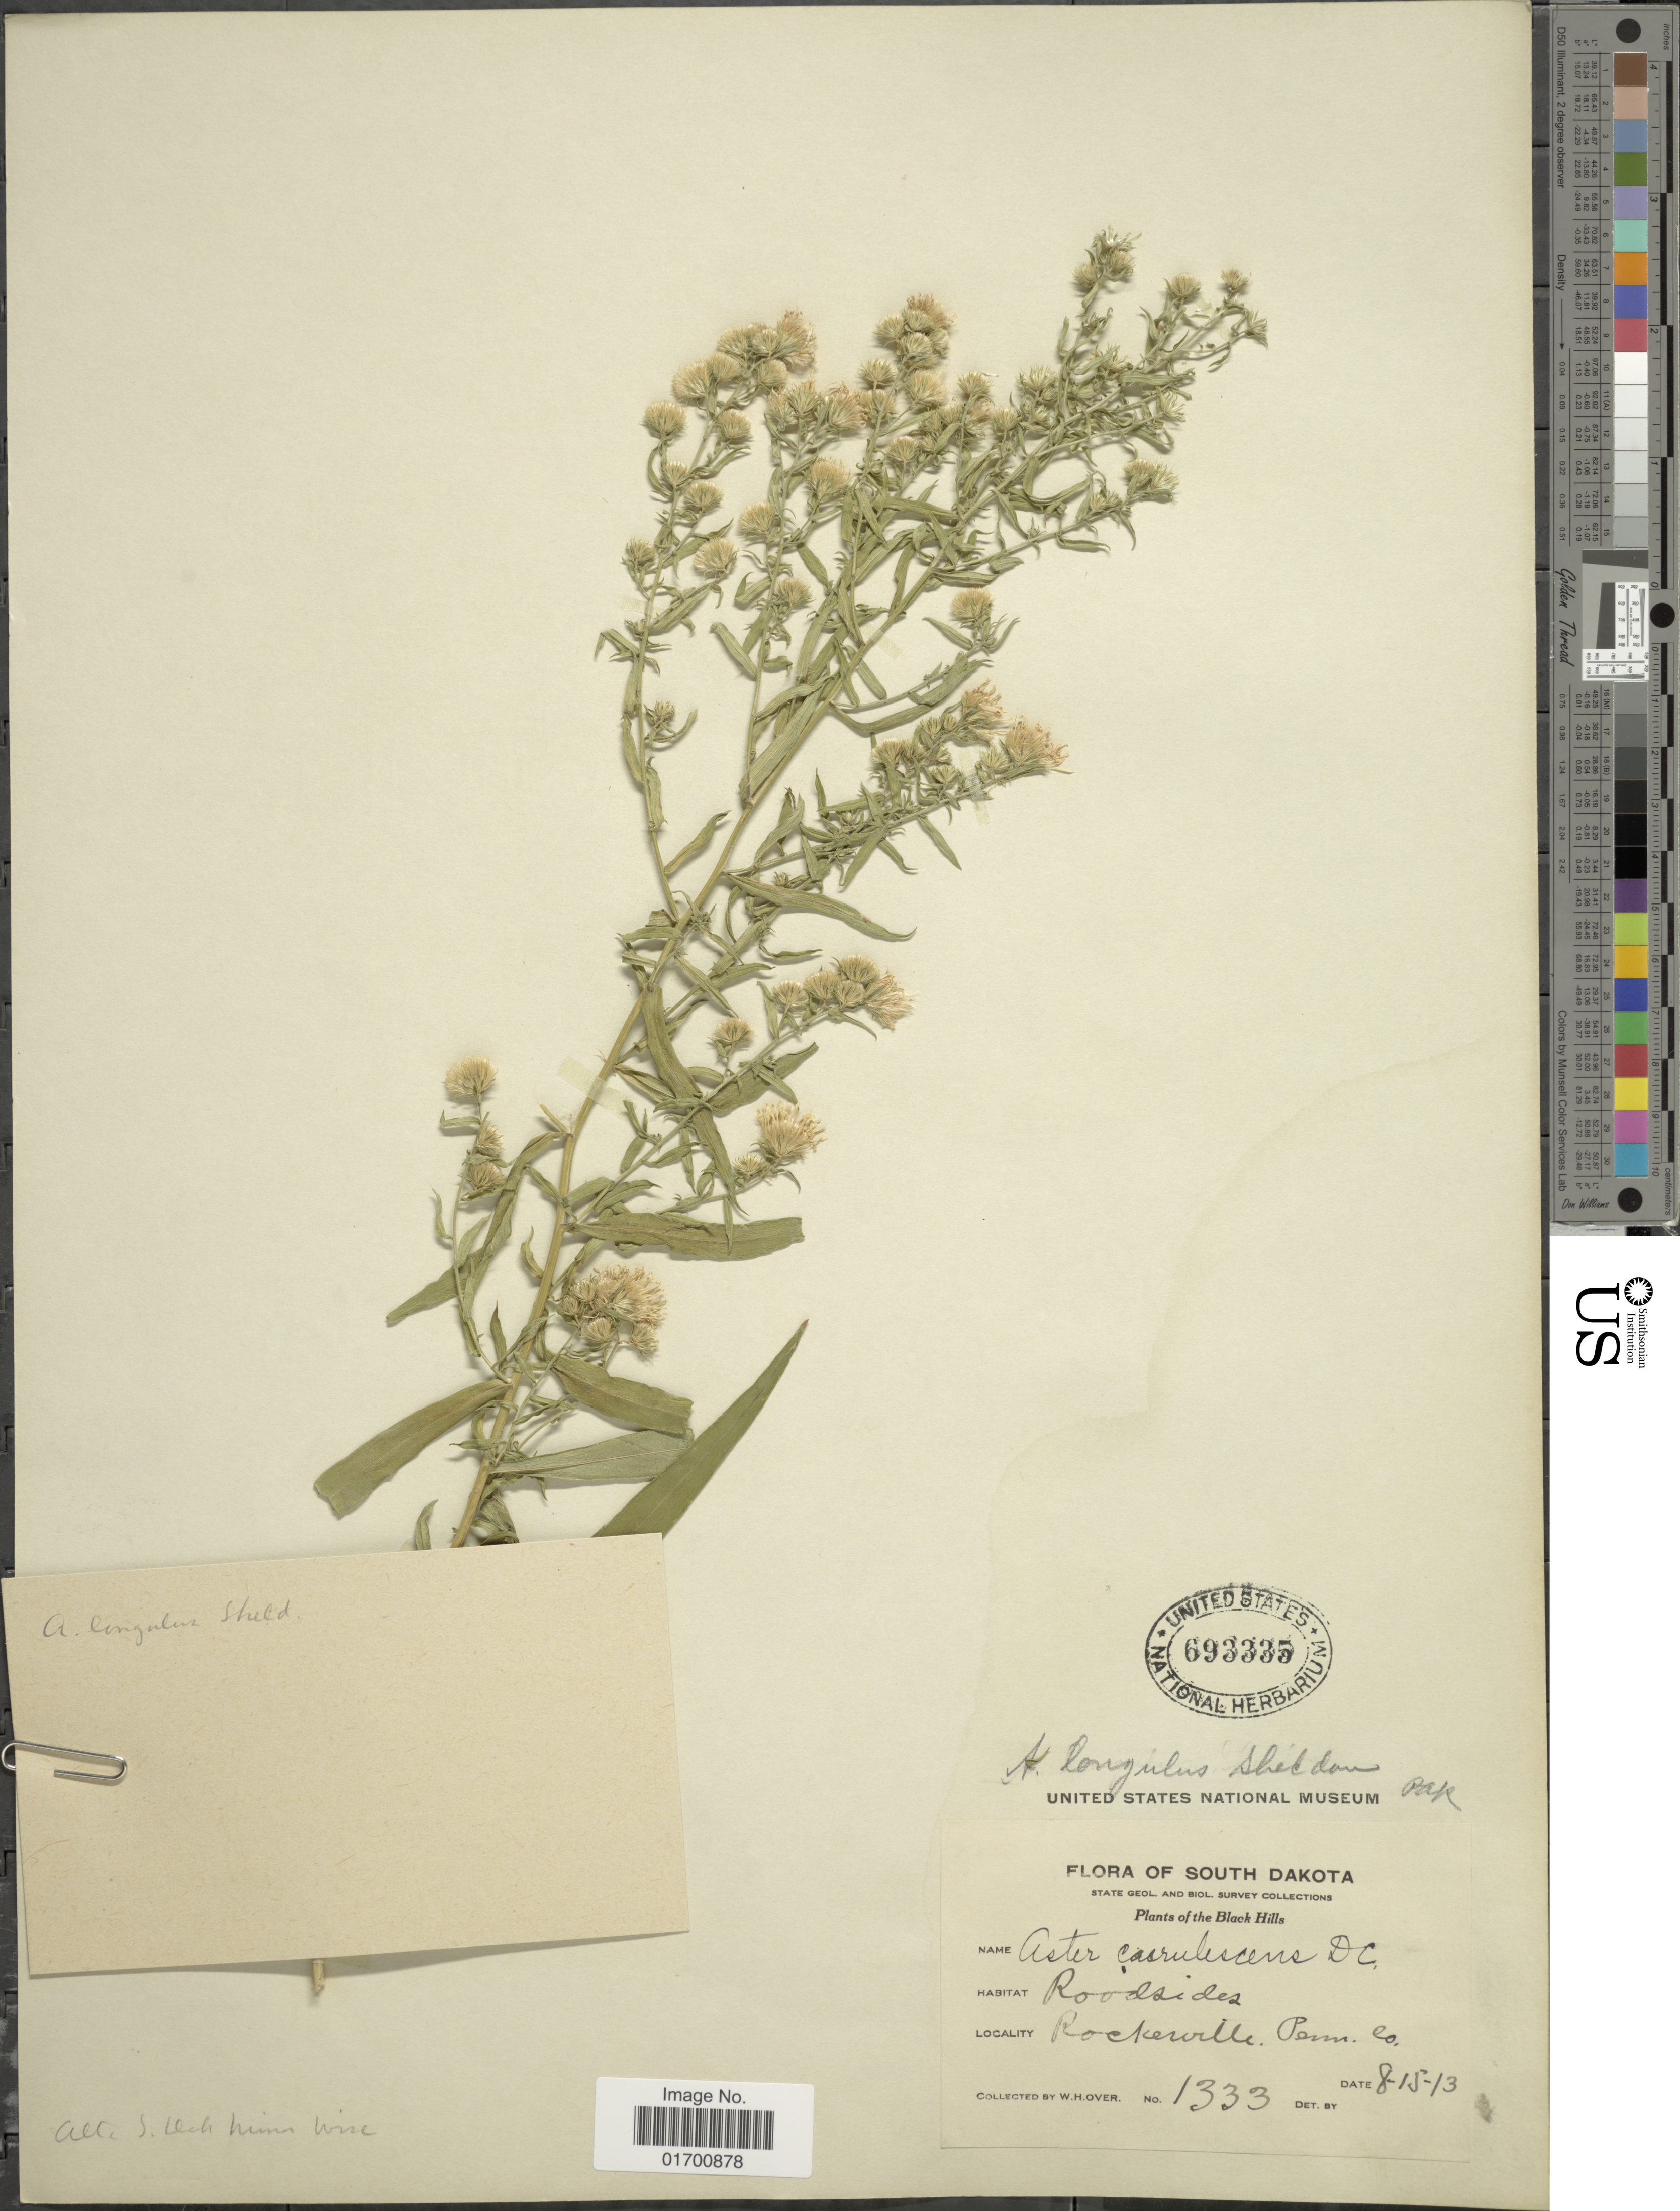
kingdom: Plantae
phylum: Tracheophyta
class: Magnoliopsida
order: Asterales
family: Asteraceae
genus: Symphyotrichum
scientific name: Symphyotrichum x longulum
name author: (E. Sheld.) G.L. Nesom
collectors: W. Over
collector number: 1333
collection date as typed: Transcribed d/m/y: 15/8/13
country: United States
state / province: South Dakota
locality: Roadsides, Rockerville, Penn. Co.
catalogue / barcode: US 693335